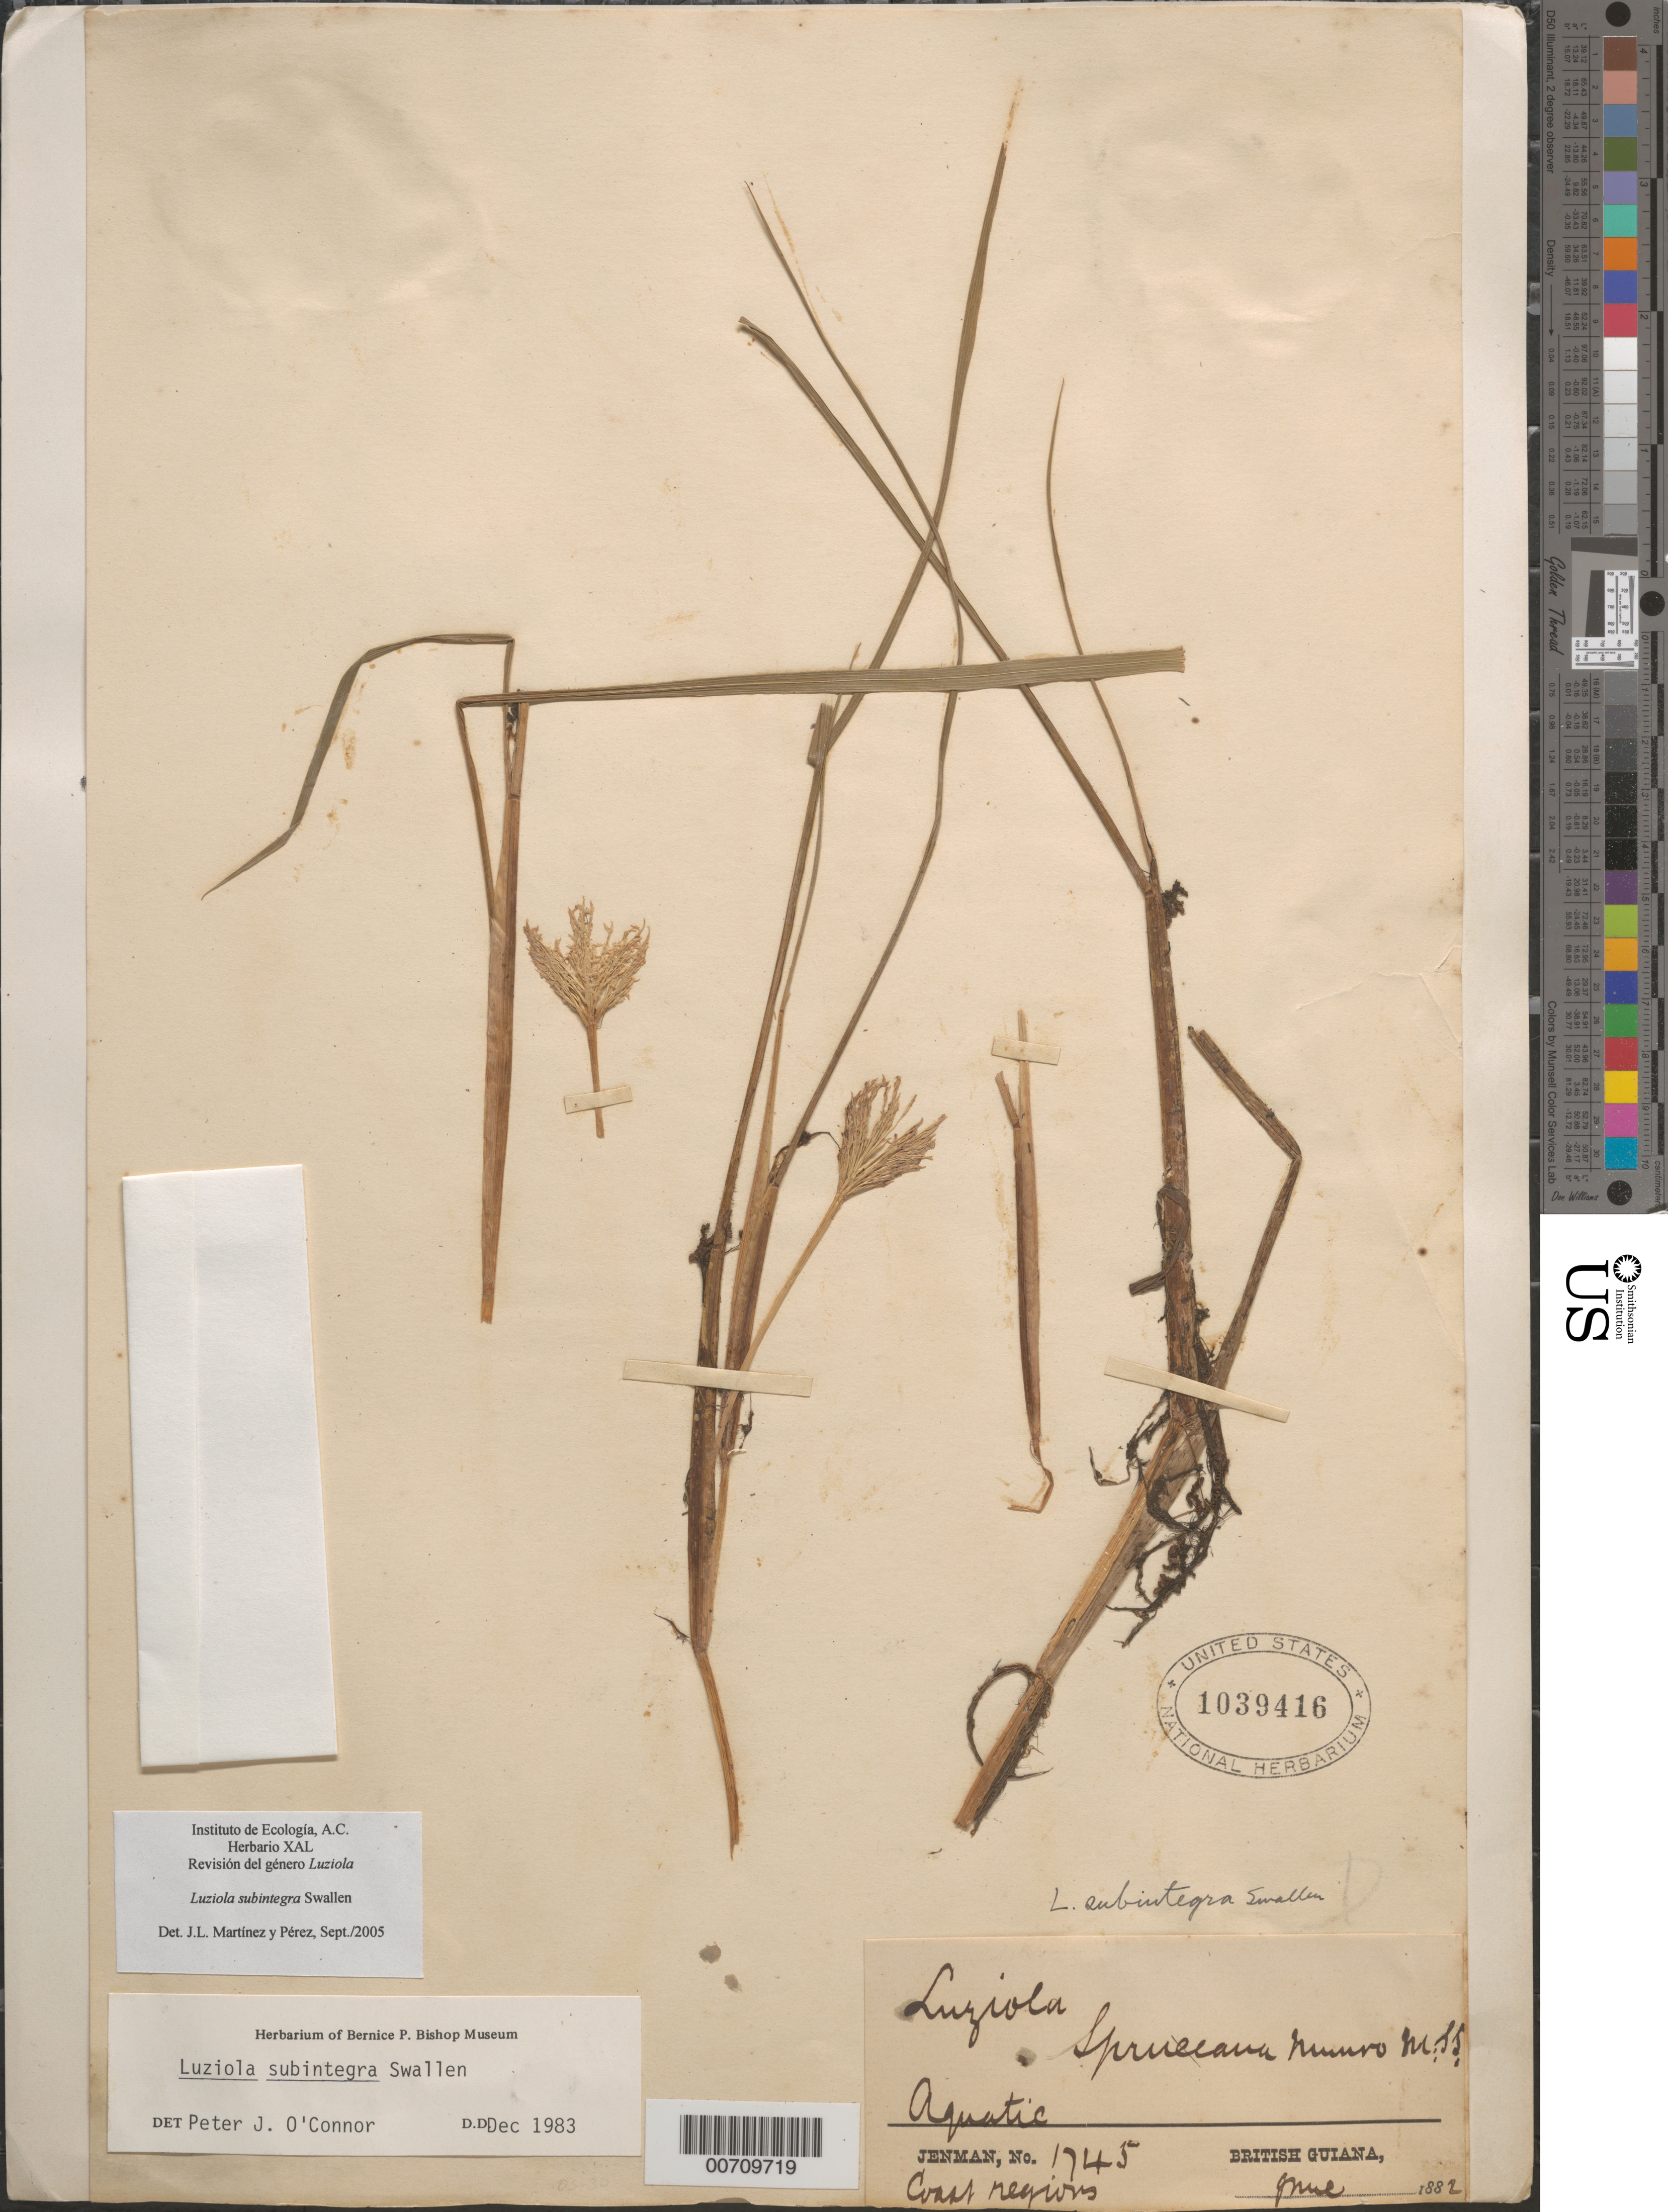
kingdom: Plantae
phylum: Tracheophyta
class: Liliopsida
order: Poales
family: Poaceae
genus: Luziola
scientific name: Luziola subintegra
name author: Swallen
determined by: O'Connor, P. J.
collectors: G. S. Jenman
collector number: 1745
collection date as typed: June 1882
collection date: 1882-06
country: Guyana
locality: Coast Region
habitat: Aquatic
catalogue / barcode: US 1039416